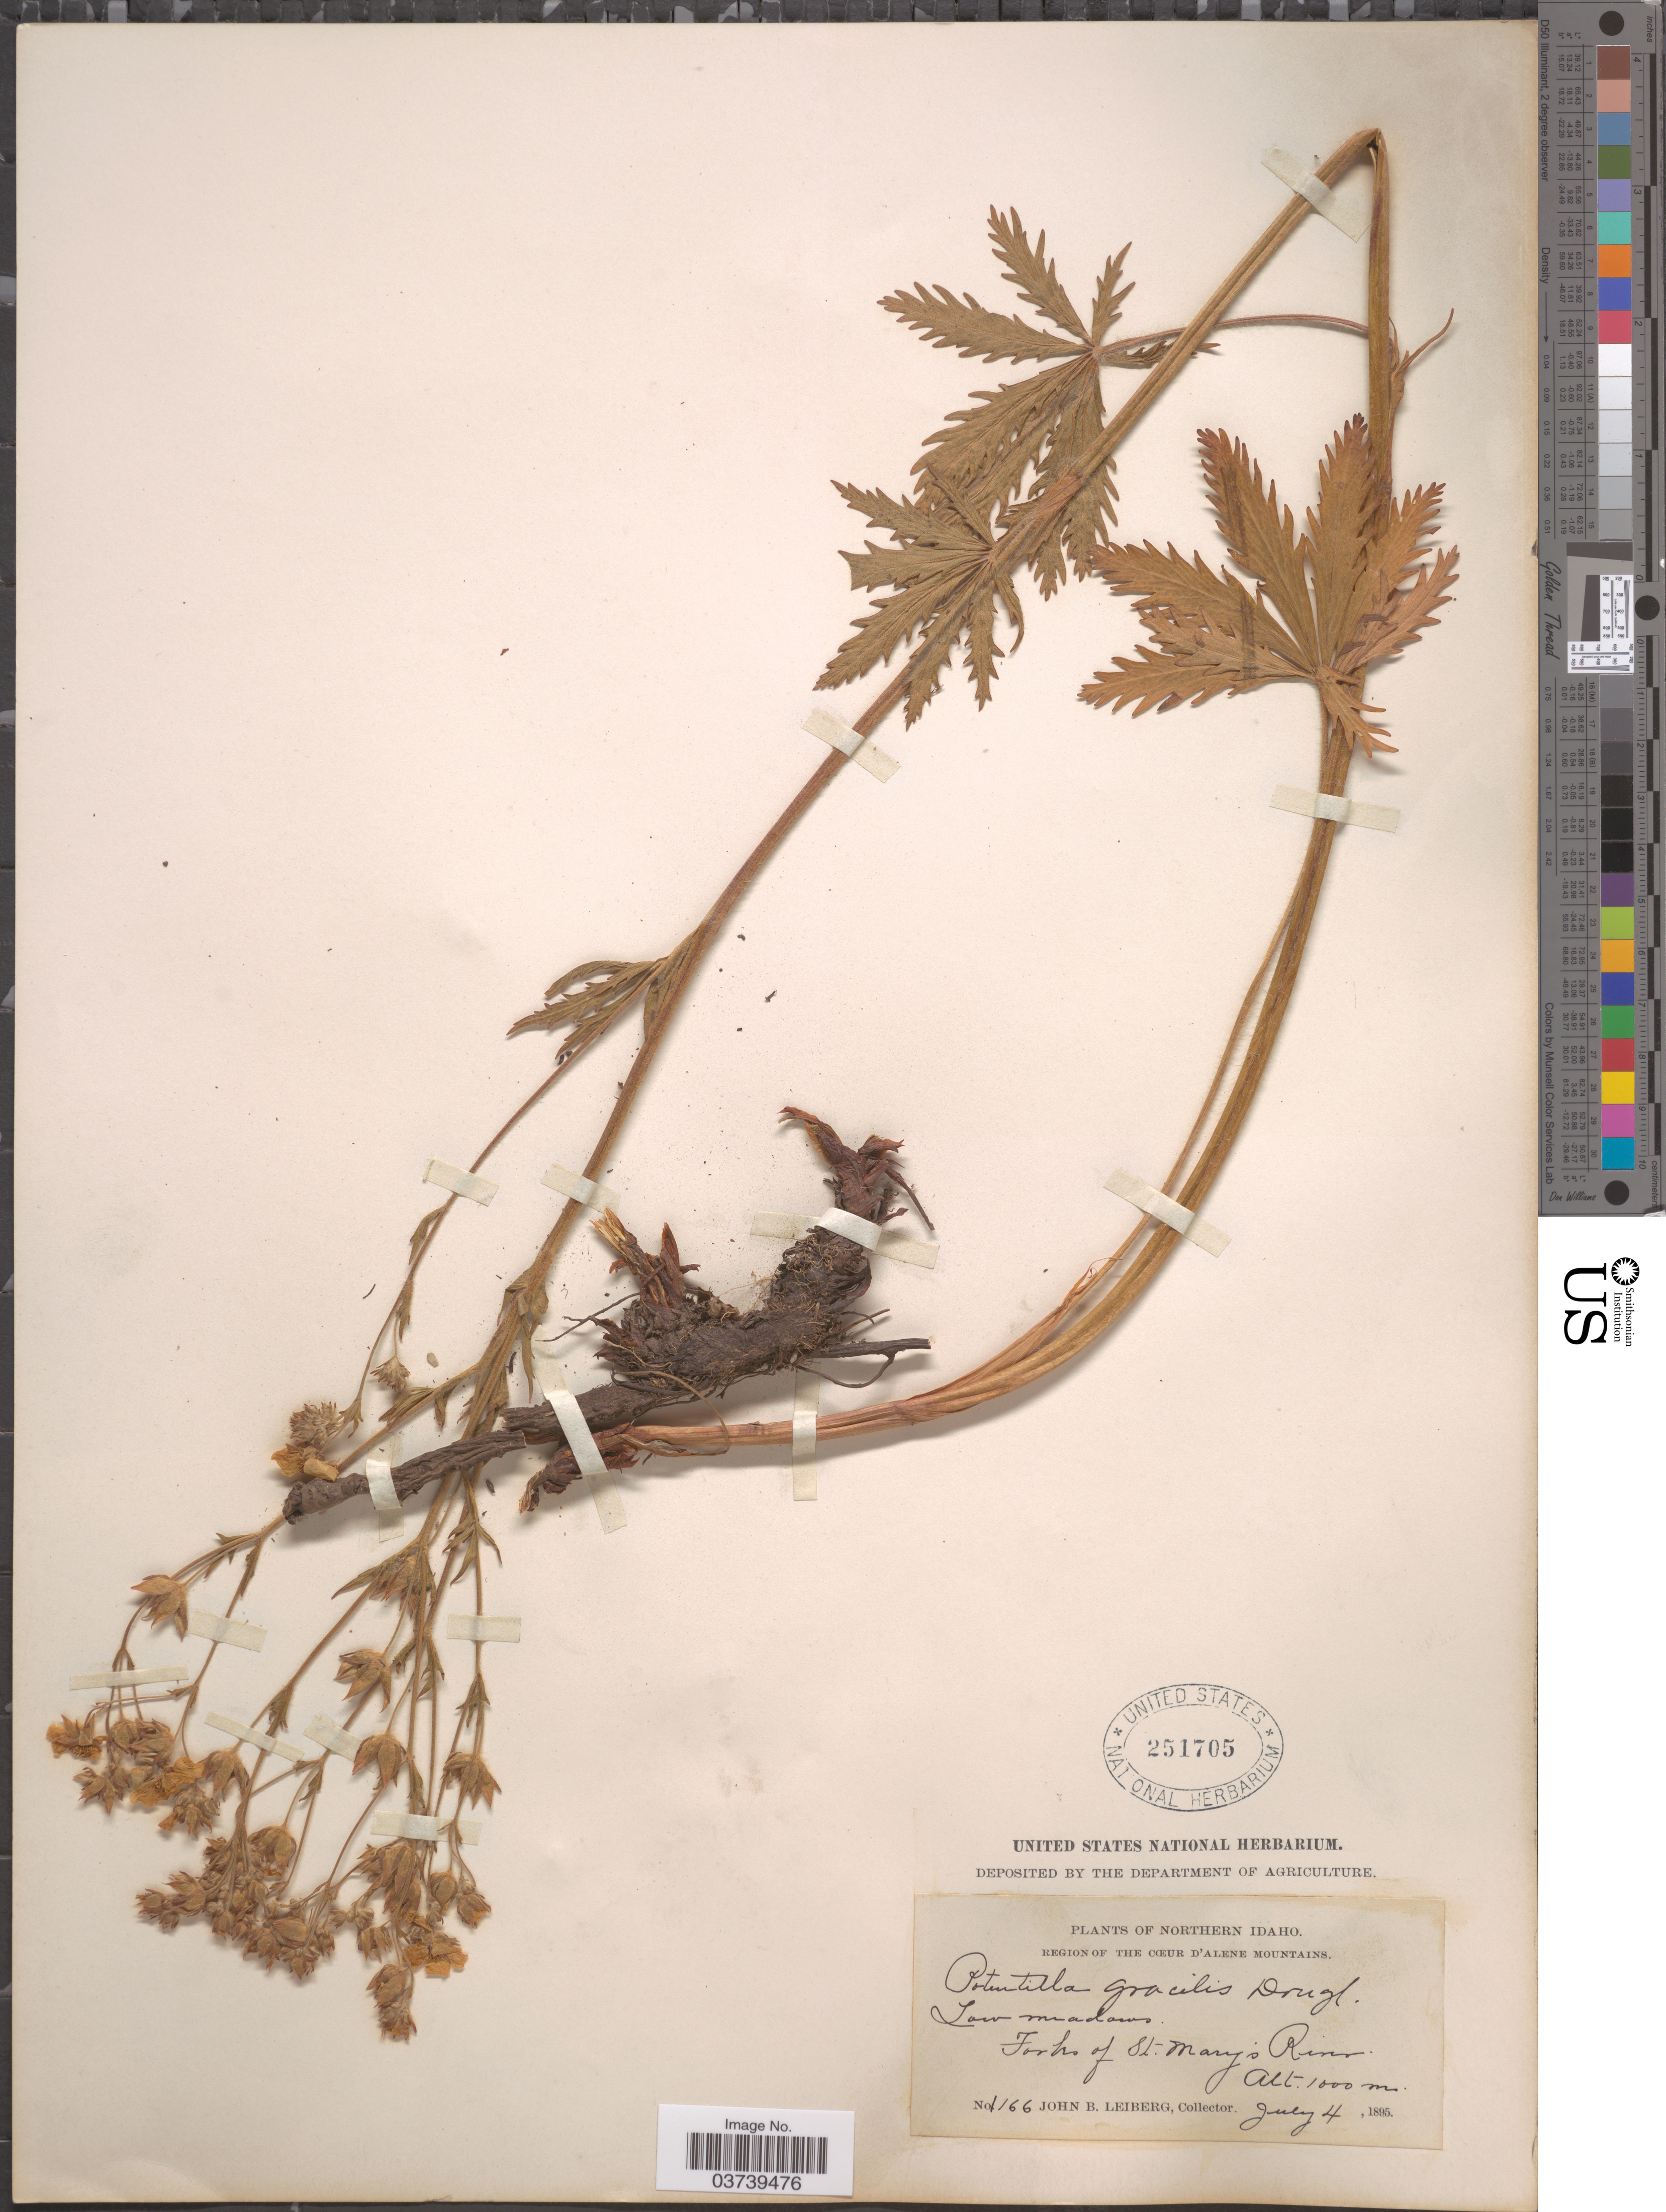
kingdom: Plantae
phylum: Tracheophyta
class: Magnoliopsida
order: Rosales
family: Rosaceae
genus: Potentilla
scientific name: Potentilla gracilis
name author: Douglas ex Hook.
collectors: J. B. Leiberg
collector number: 1166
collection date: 1895-07-04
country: United States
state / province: Idaho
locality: Northern Idaho. Region of The Coeur d'Alene Mountains. Forks of St. Mary's River.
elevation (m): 1000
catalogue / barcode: US 251705